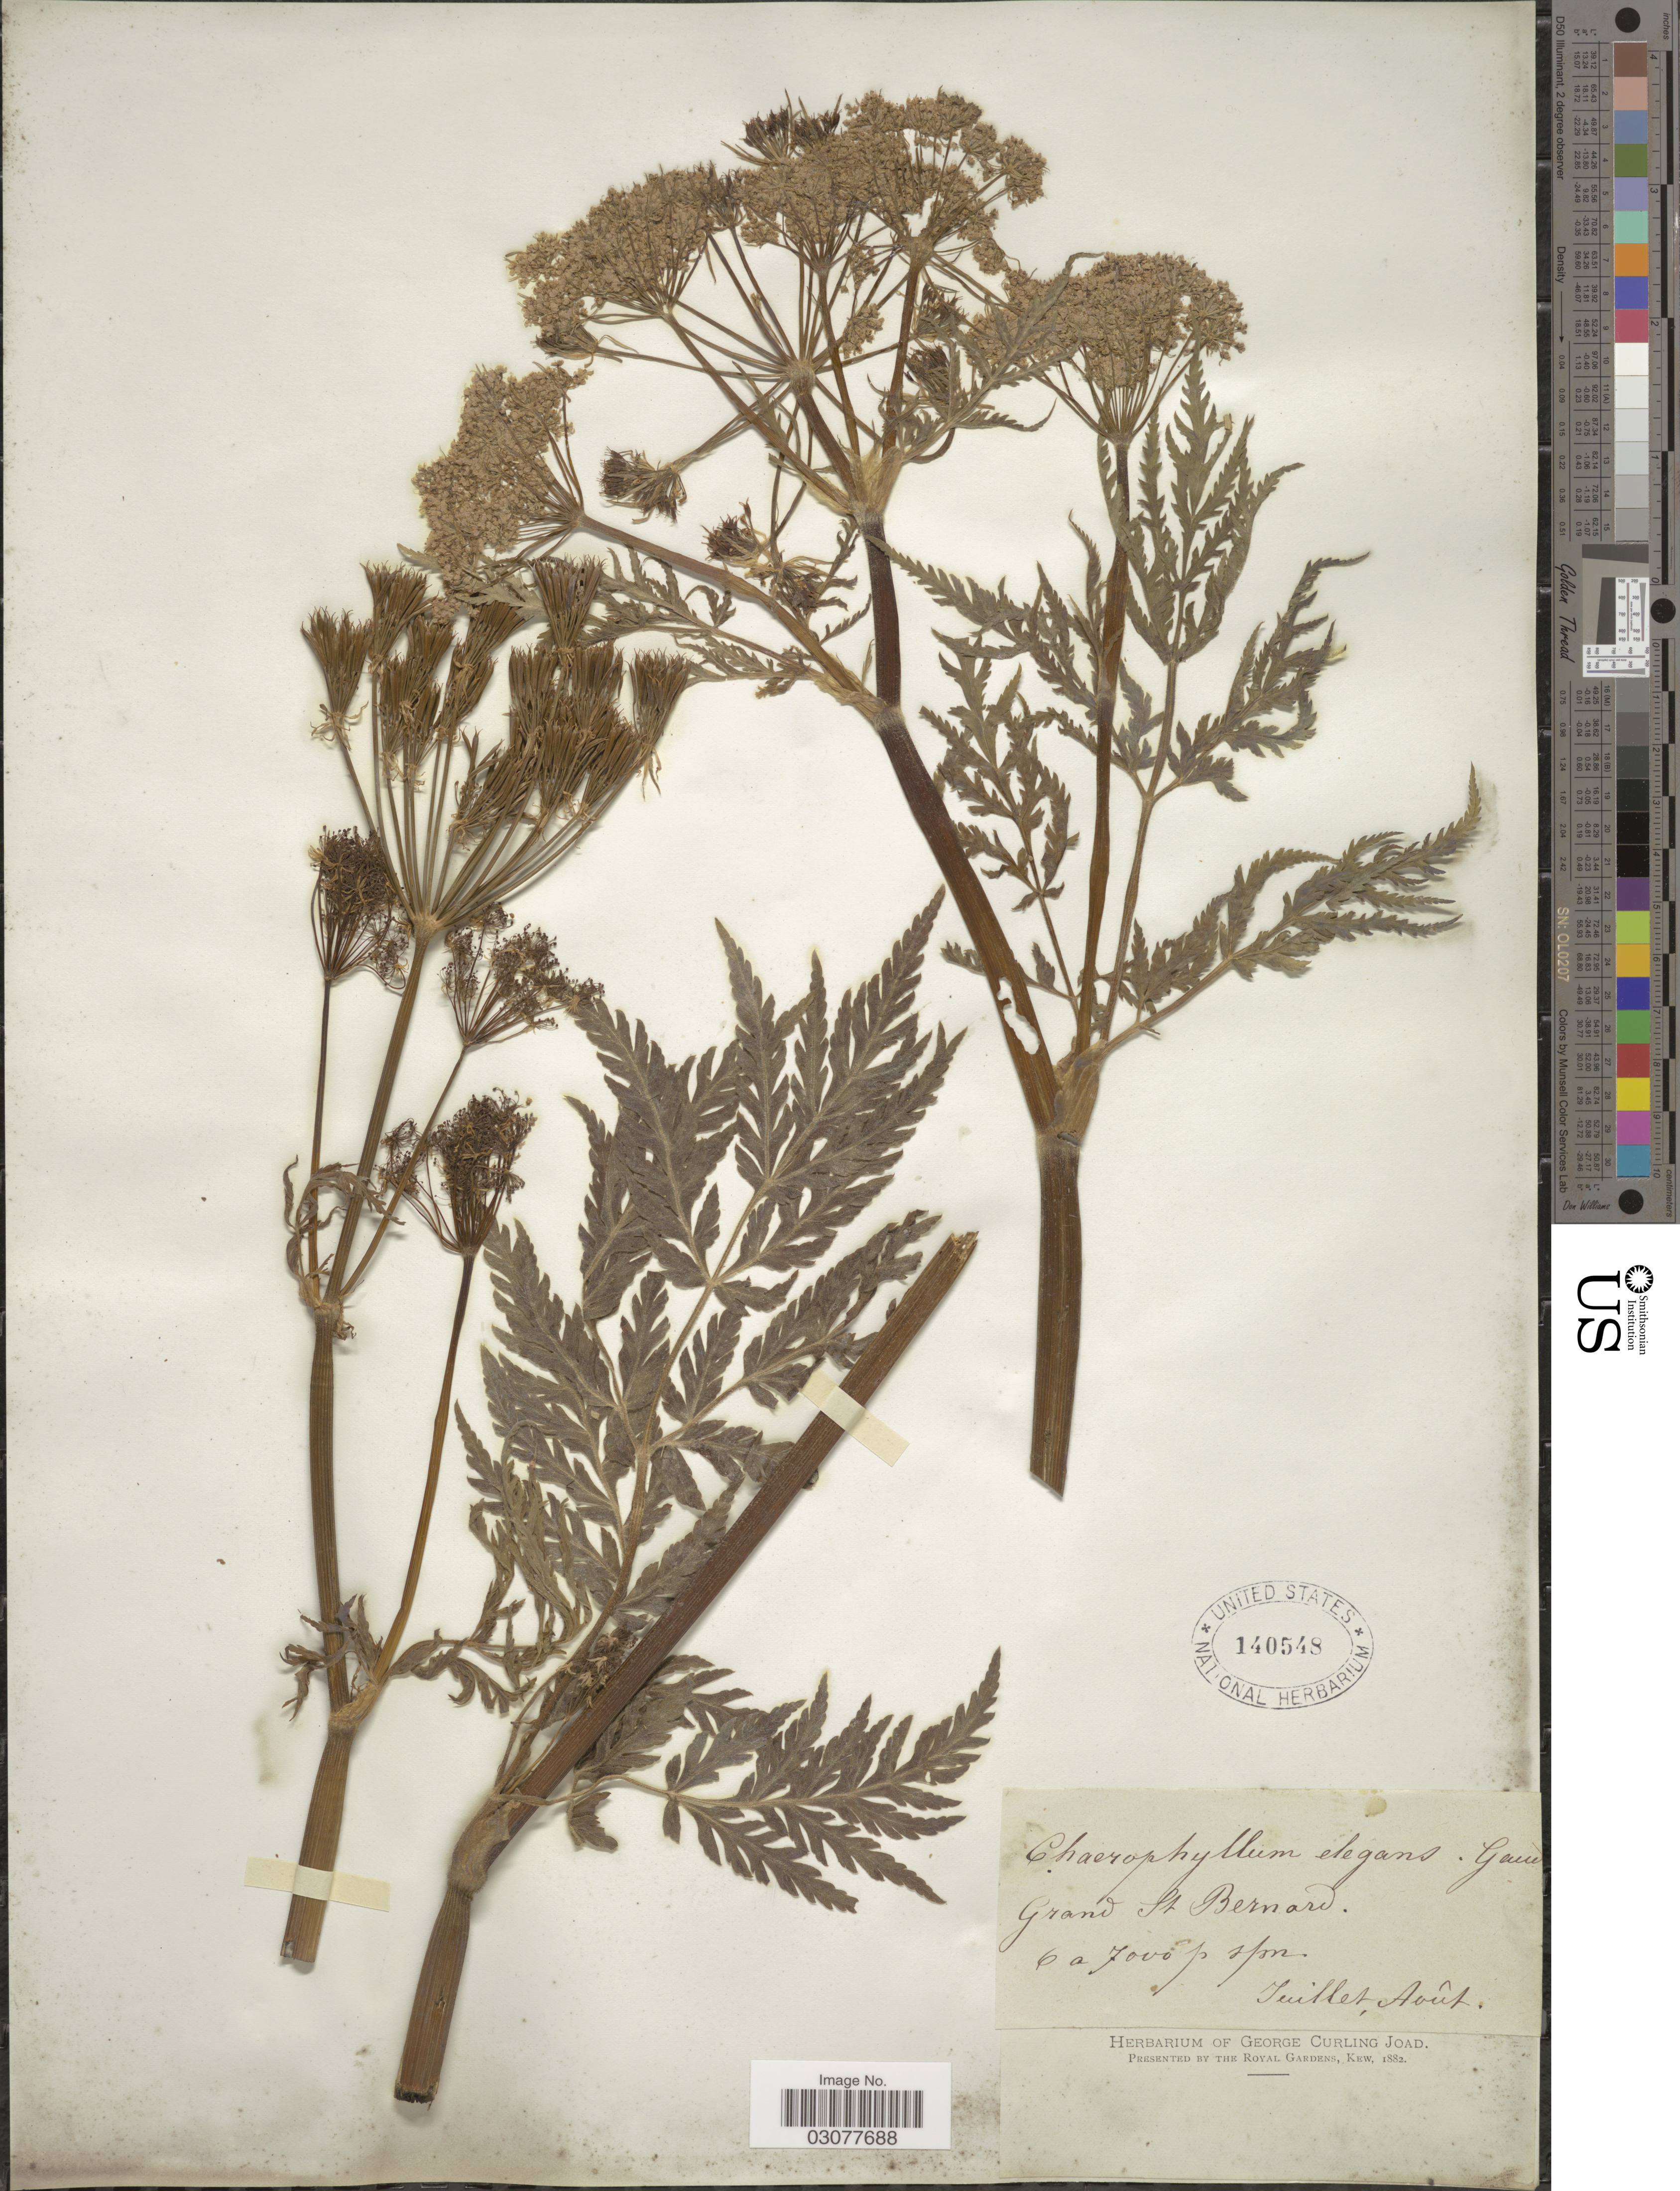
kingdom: Plantae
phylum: Tracheophyta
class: Magnoliopsida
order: Apiales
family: Apiaceae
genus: Chaerophyllum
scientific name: Chaerophyllum elegans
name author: Gaudin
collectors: ex herb. George Curling Joad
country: Switzerland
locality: Grand St Bernard.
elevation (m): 1829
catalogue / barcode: US 140548